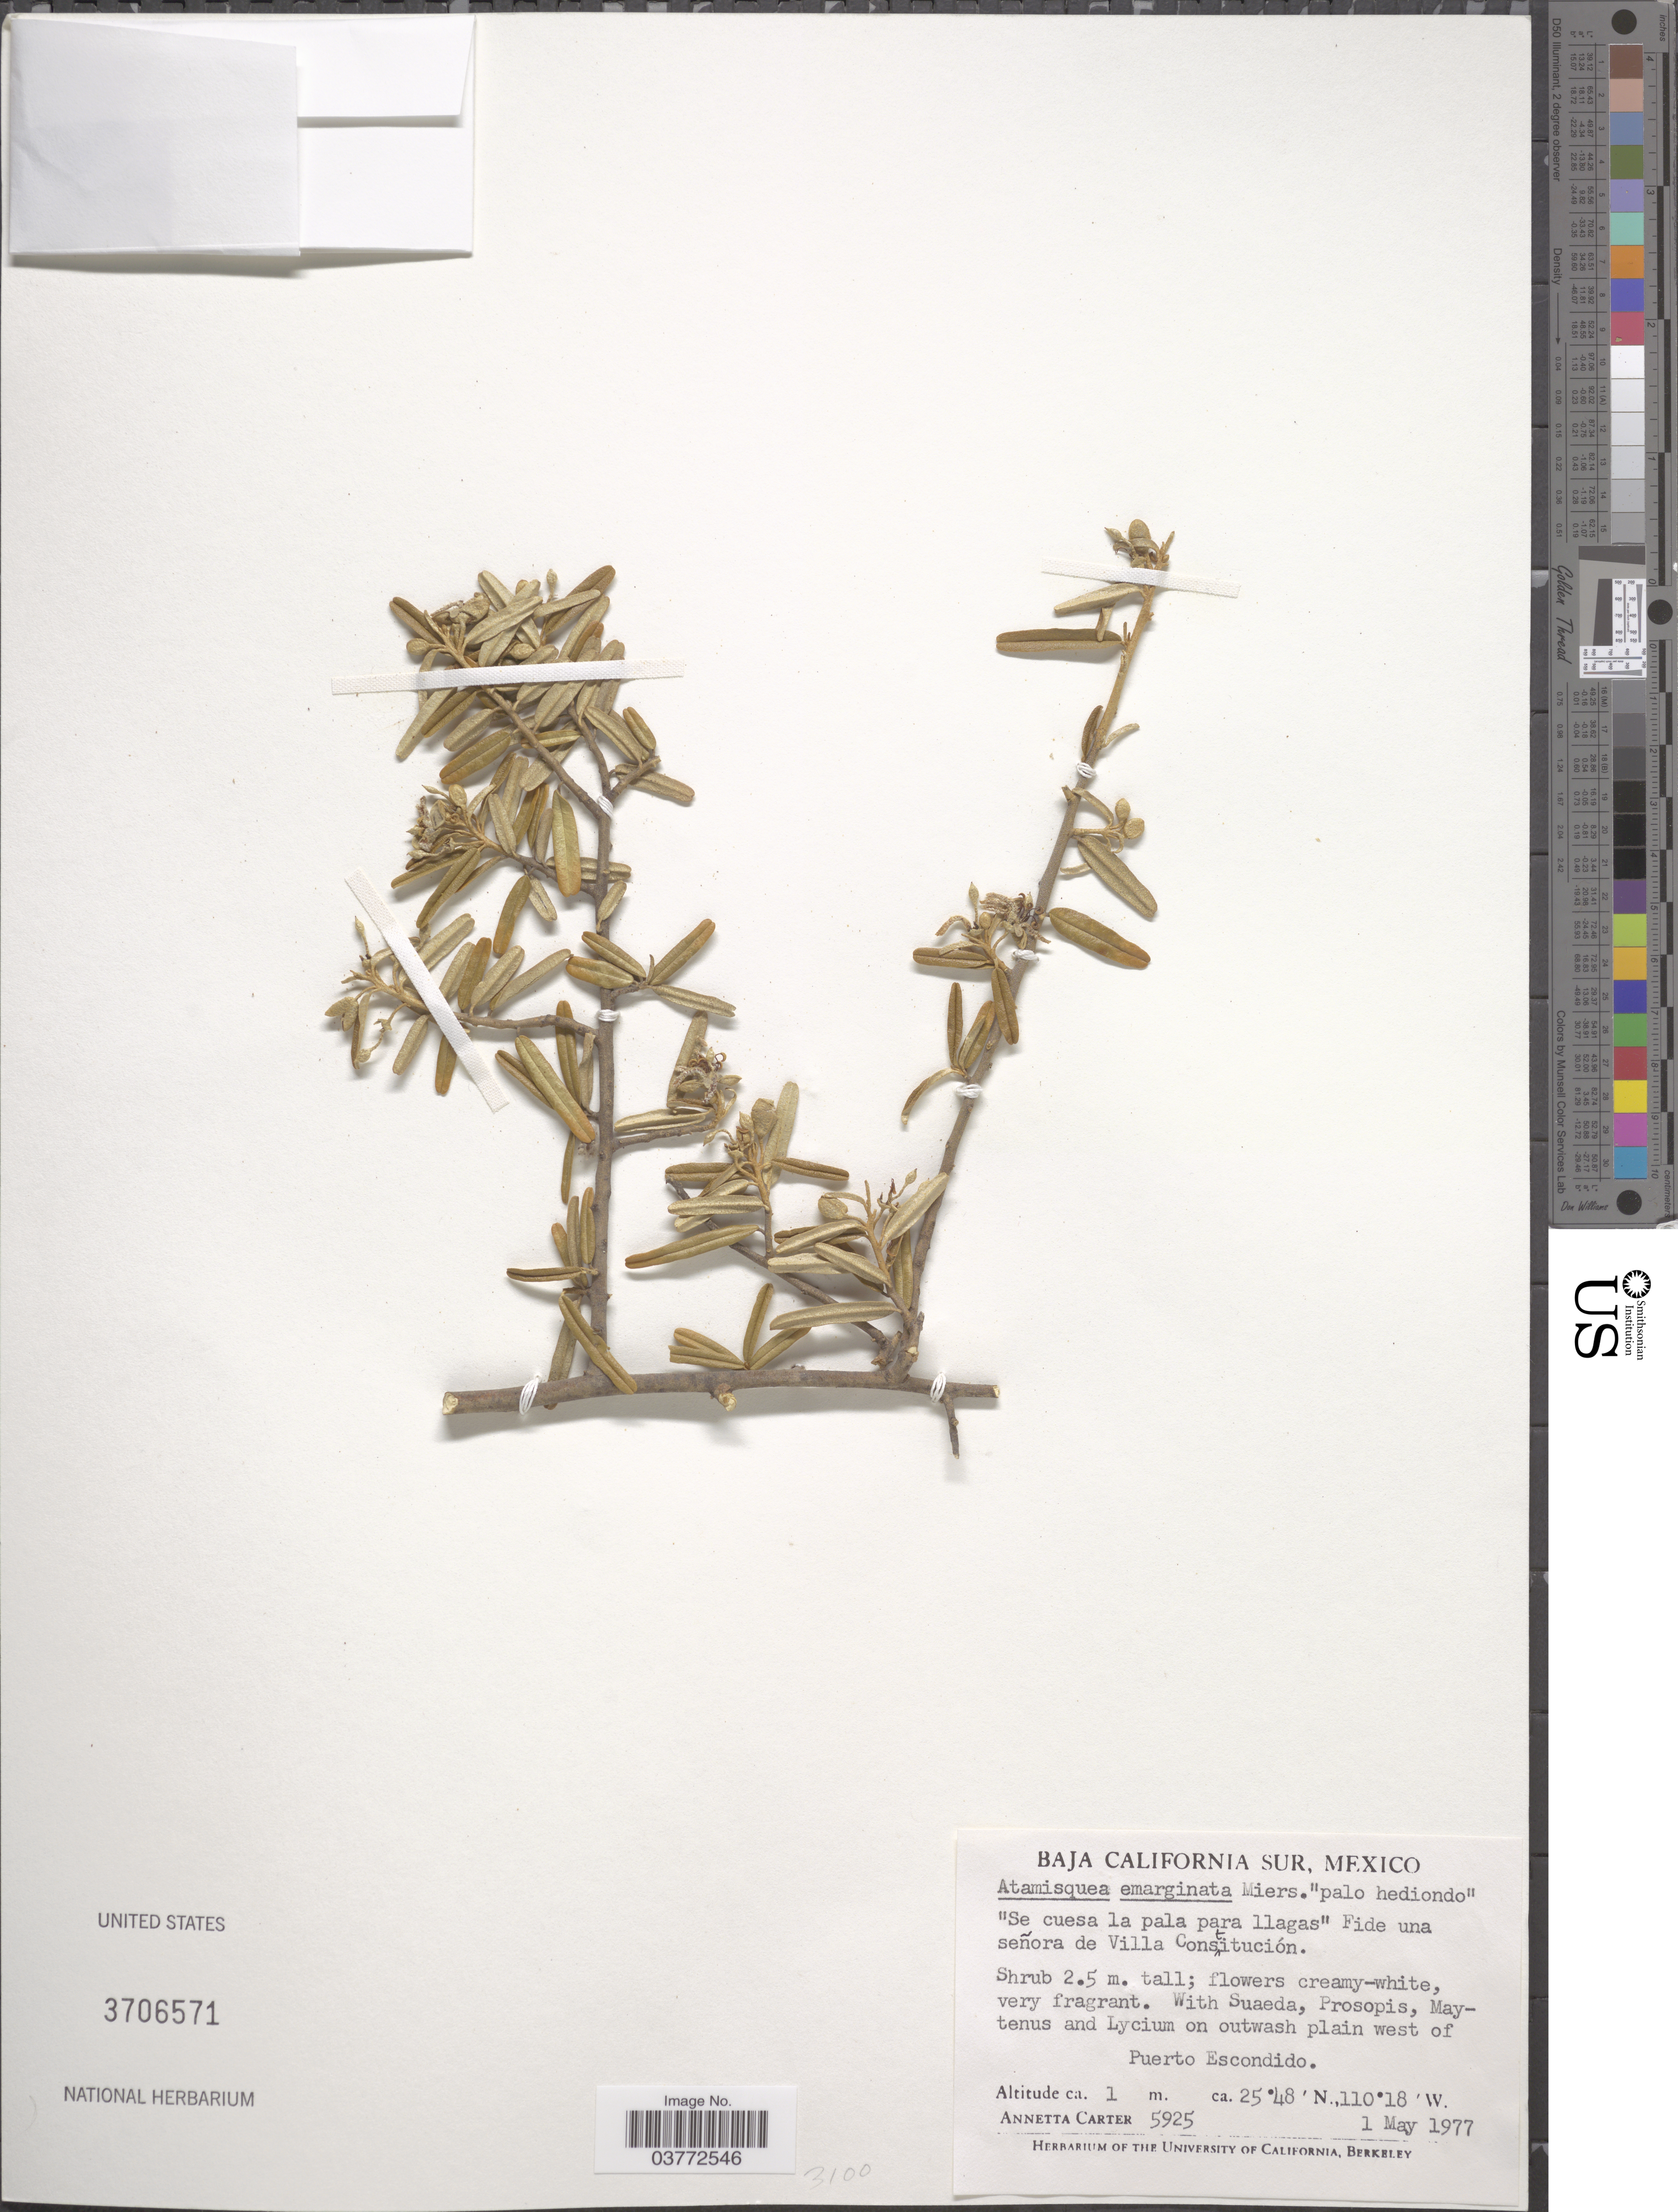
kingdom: Plantae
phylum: Tracheophyta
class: Magnoliopsida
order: Brassicales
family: Capparaceae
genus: Atamisquea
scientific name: Atamisquea emarginata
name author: Miers ex Hook. & Arn.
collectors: A. Carter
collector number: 5925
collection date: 1977-05-01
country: Mexico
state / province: Baja California Sur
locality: Se cuesa la pala para llagas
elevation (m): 1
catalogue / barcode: US 3706571